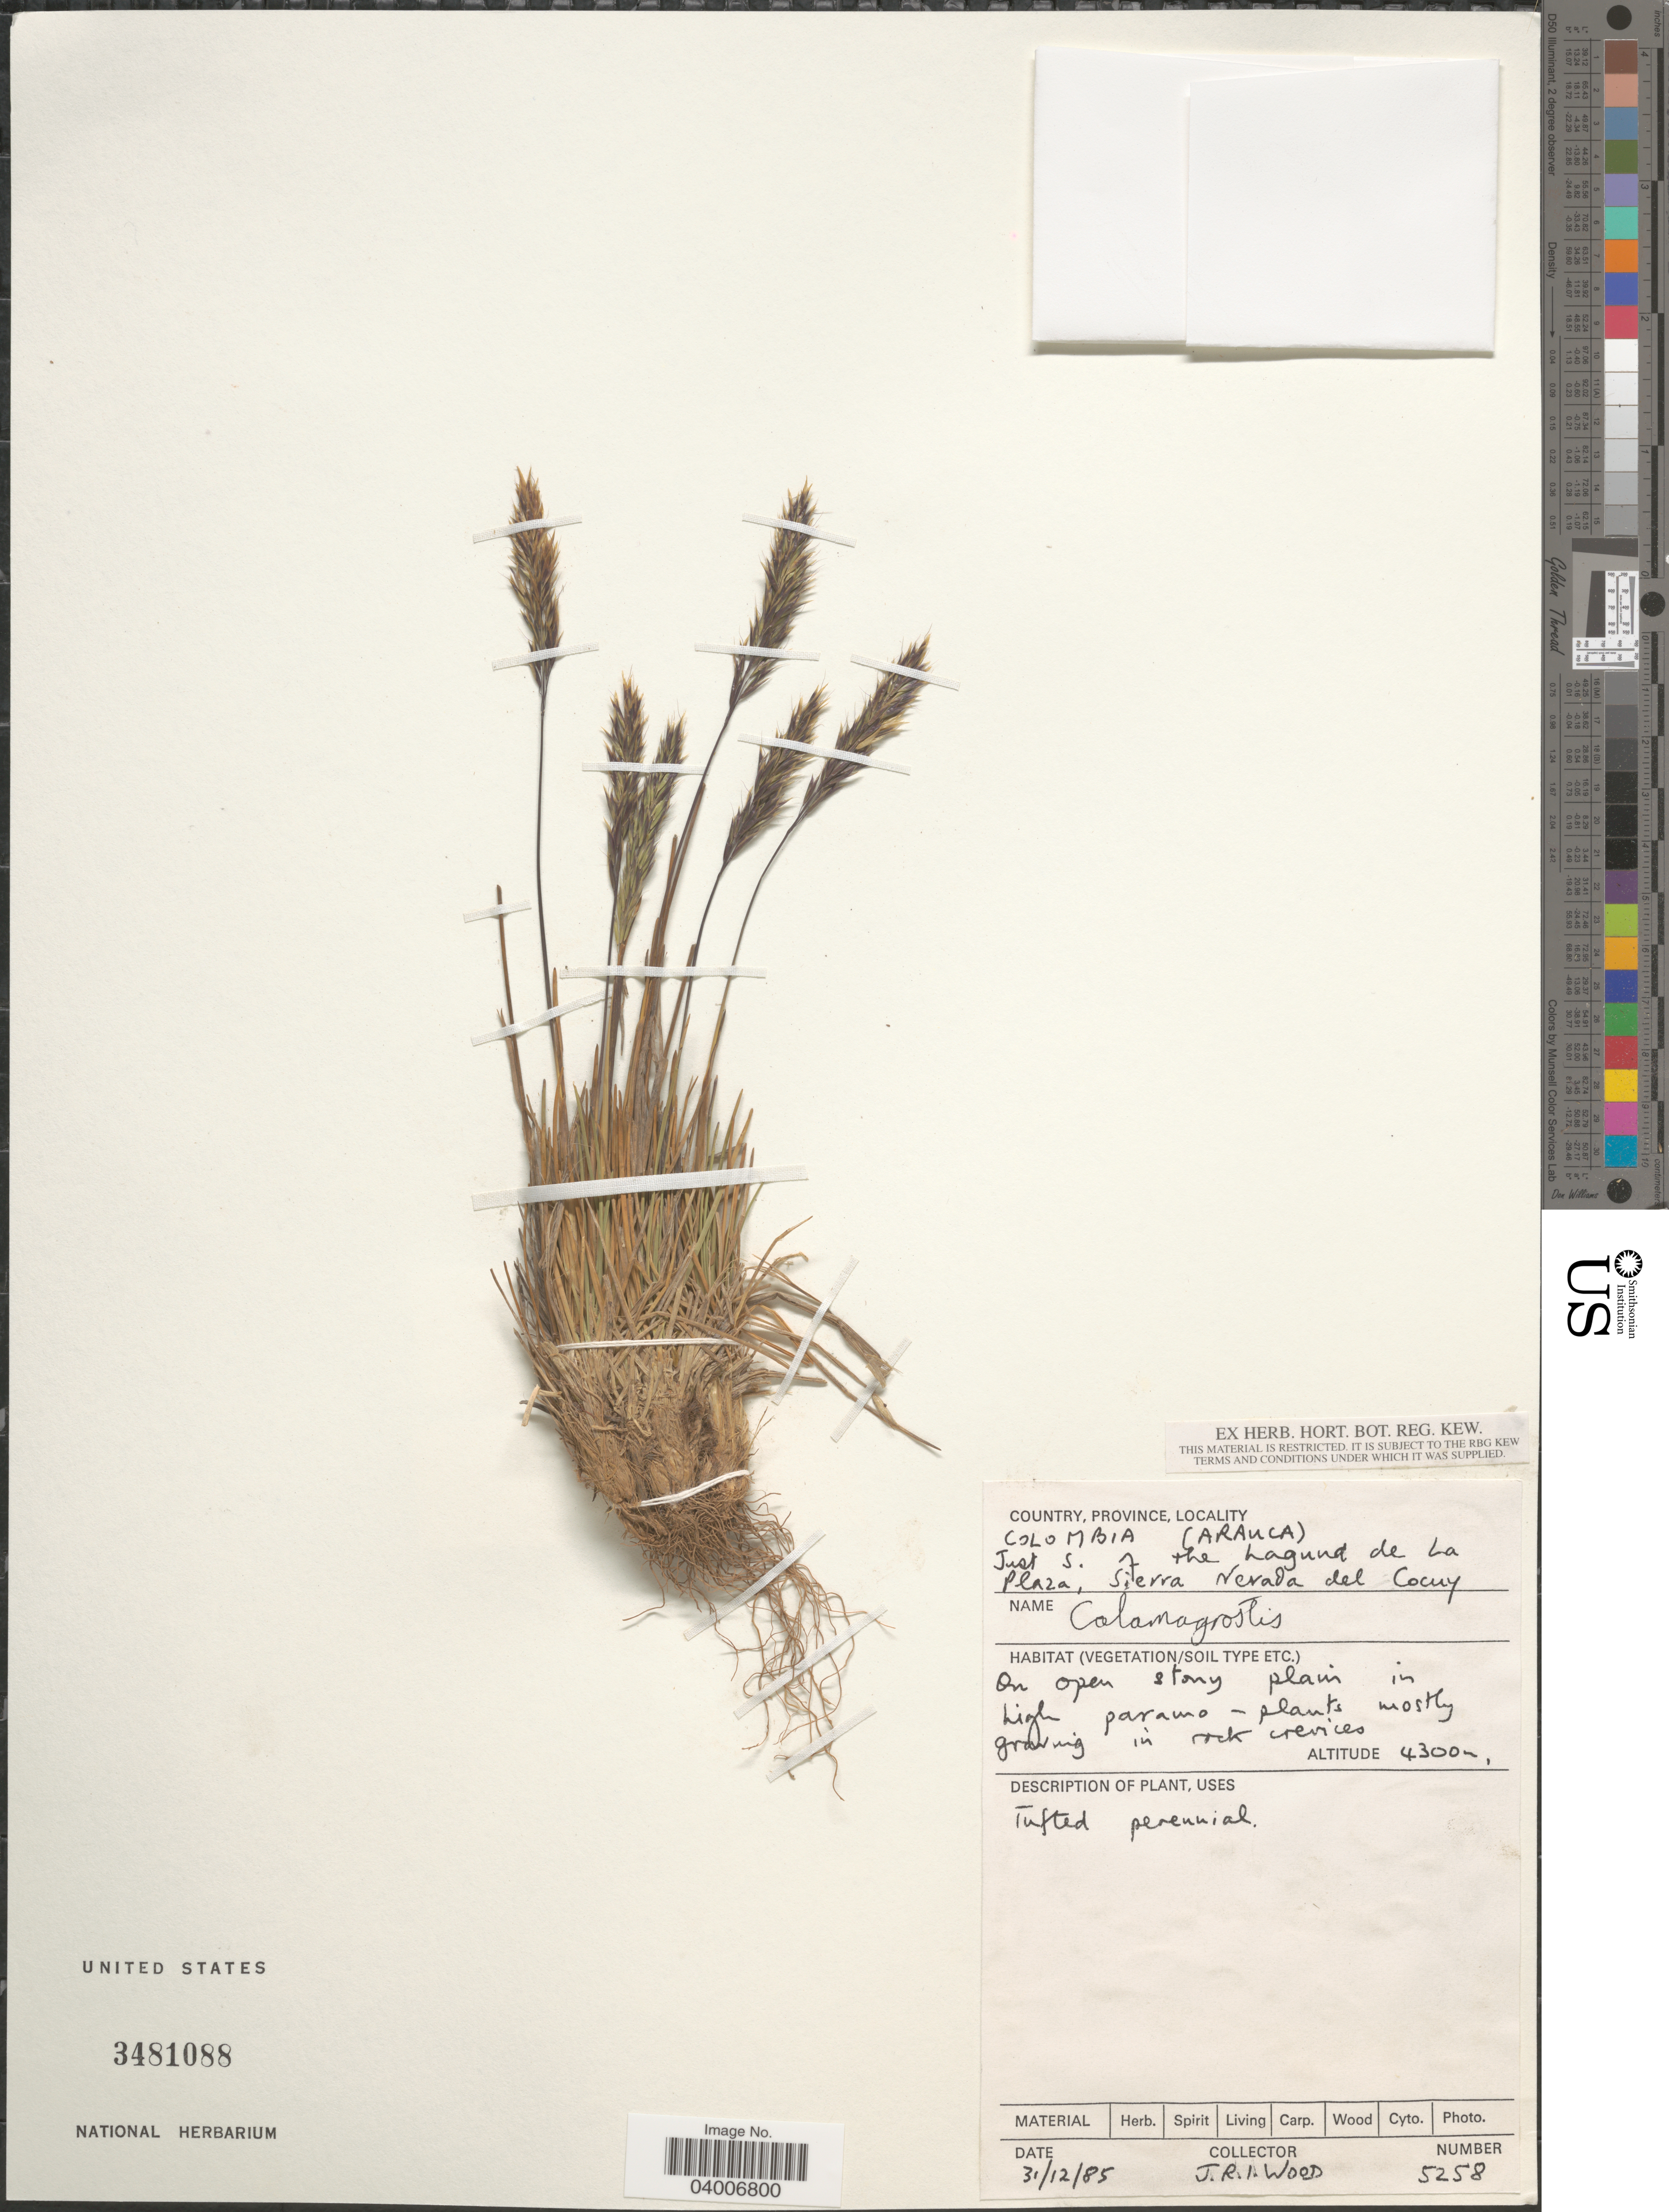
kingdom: Plantae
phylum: Tracheophyta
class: Liliopsida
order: Poales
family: Poaceae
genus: Cinnagrostis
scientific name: Cinnagrostis sp.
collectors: J. R. I. Wood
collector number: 5258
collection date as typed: Transcribed d/m/y: 31/12/85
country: Colombia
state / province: Arauca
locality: Just S. of the Laguna de La Plaza, Sierra Nevada del Cocuy.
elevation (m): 4300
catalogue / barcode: US 3481088